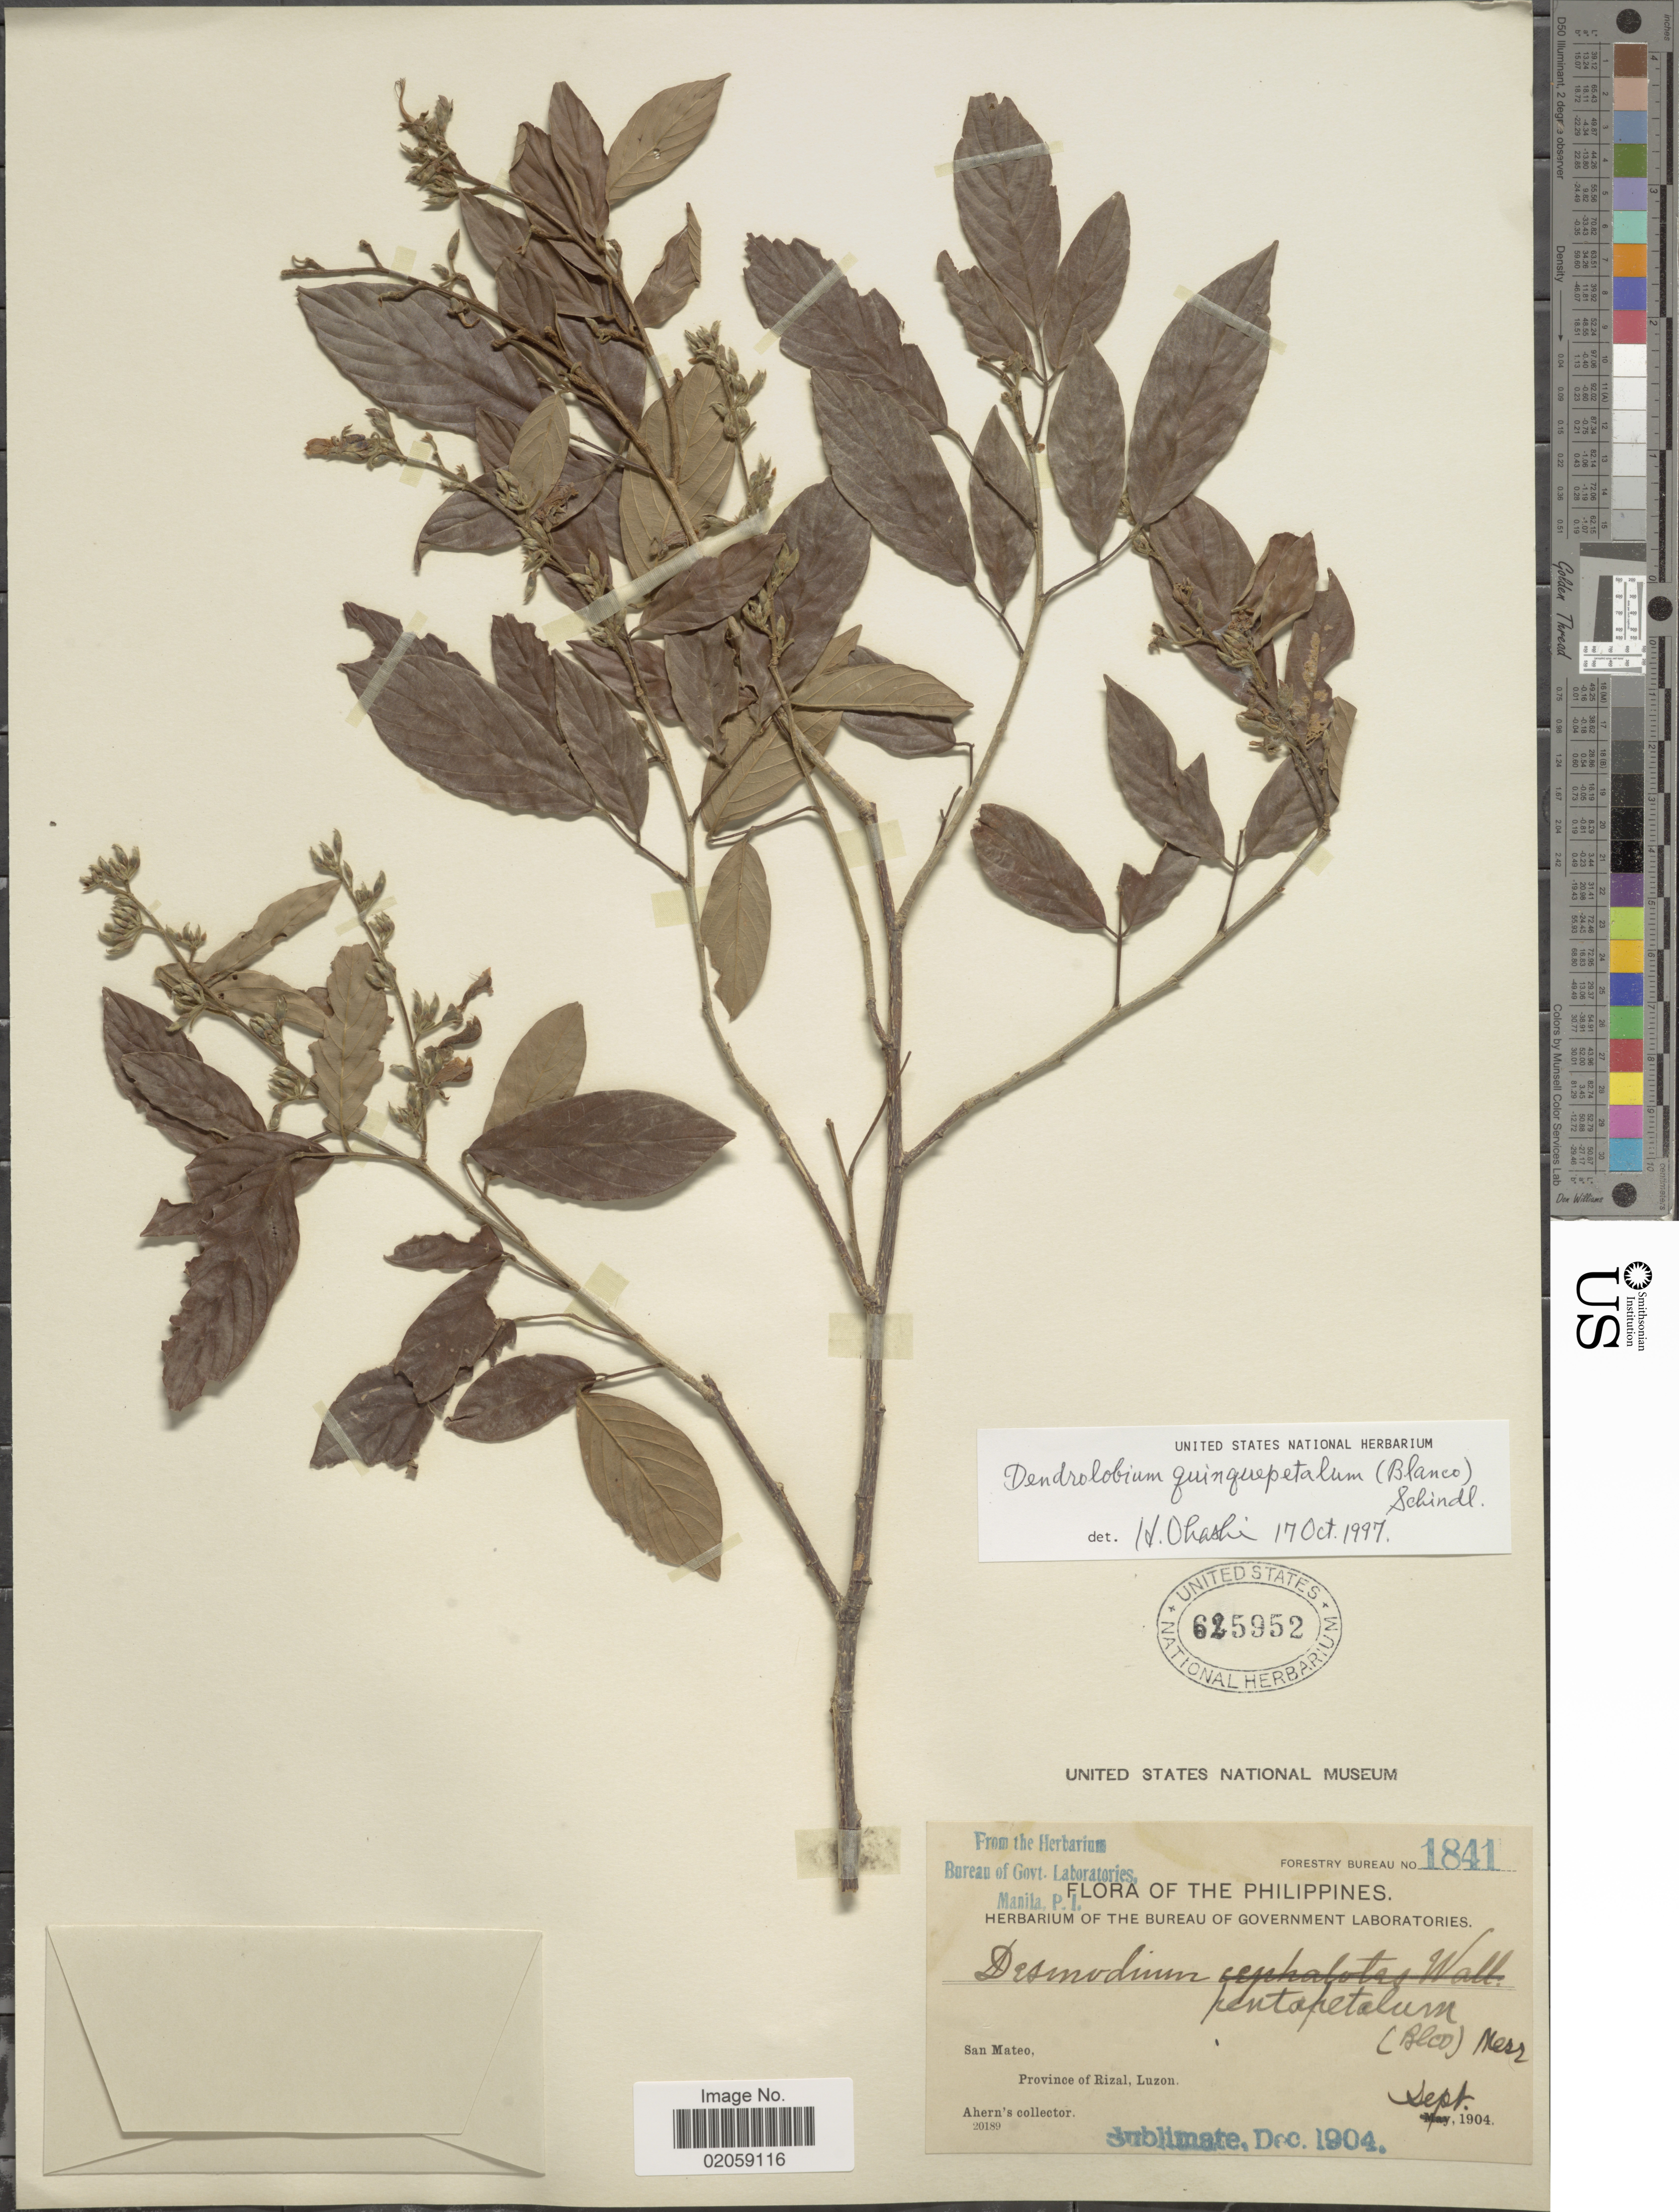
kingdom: Plantae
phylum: Tracheophyta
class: Magnoliopsida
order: Fabales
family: Fabaceae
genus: Dendrolobium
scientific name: Dendrolobium quinquepetalum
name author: (Blanco) H. Ohashi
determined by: Ohashi, Hiroyoshi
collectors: Ahern's collector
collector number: Forestry Bureau 1841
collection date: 1904-09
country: Philippines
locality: San Mateo, Province of Rizal, Luzon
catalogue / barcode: US 625952